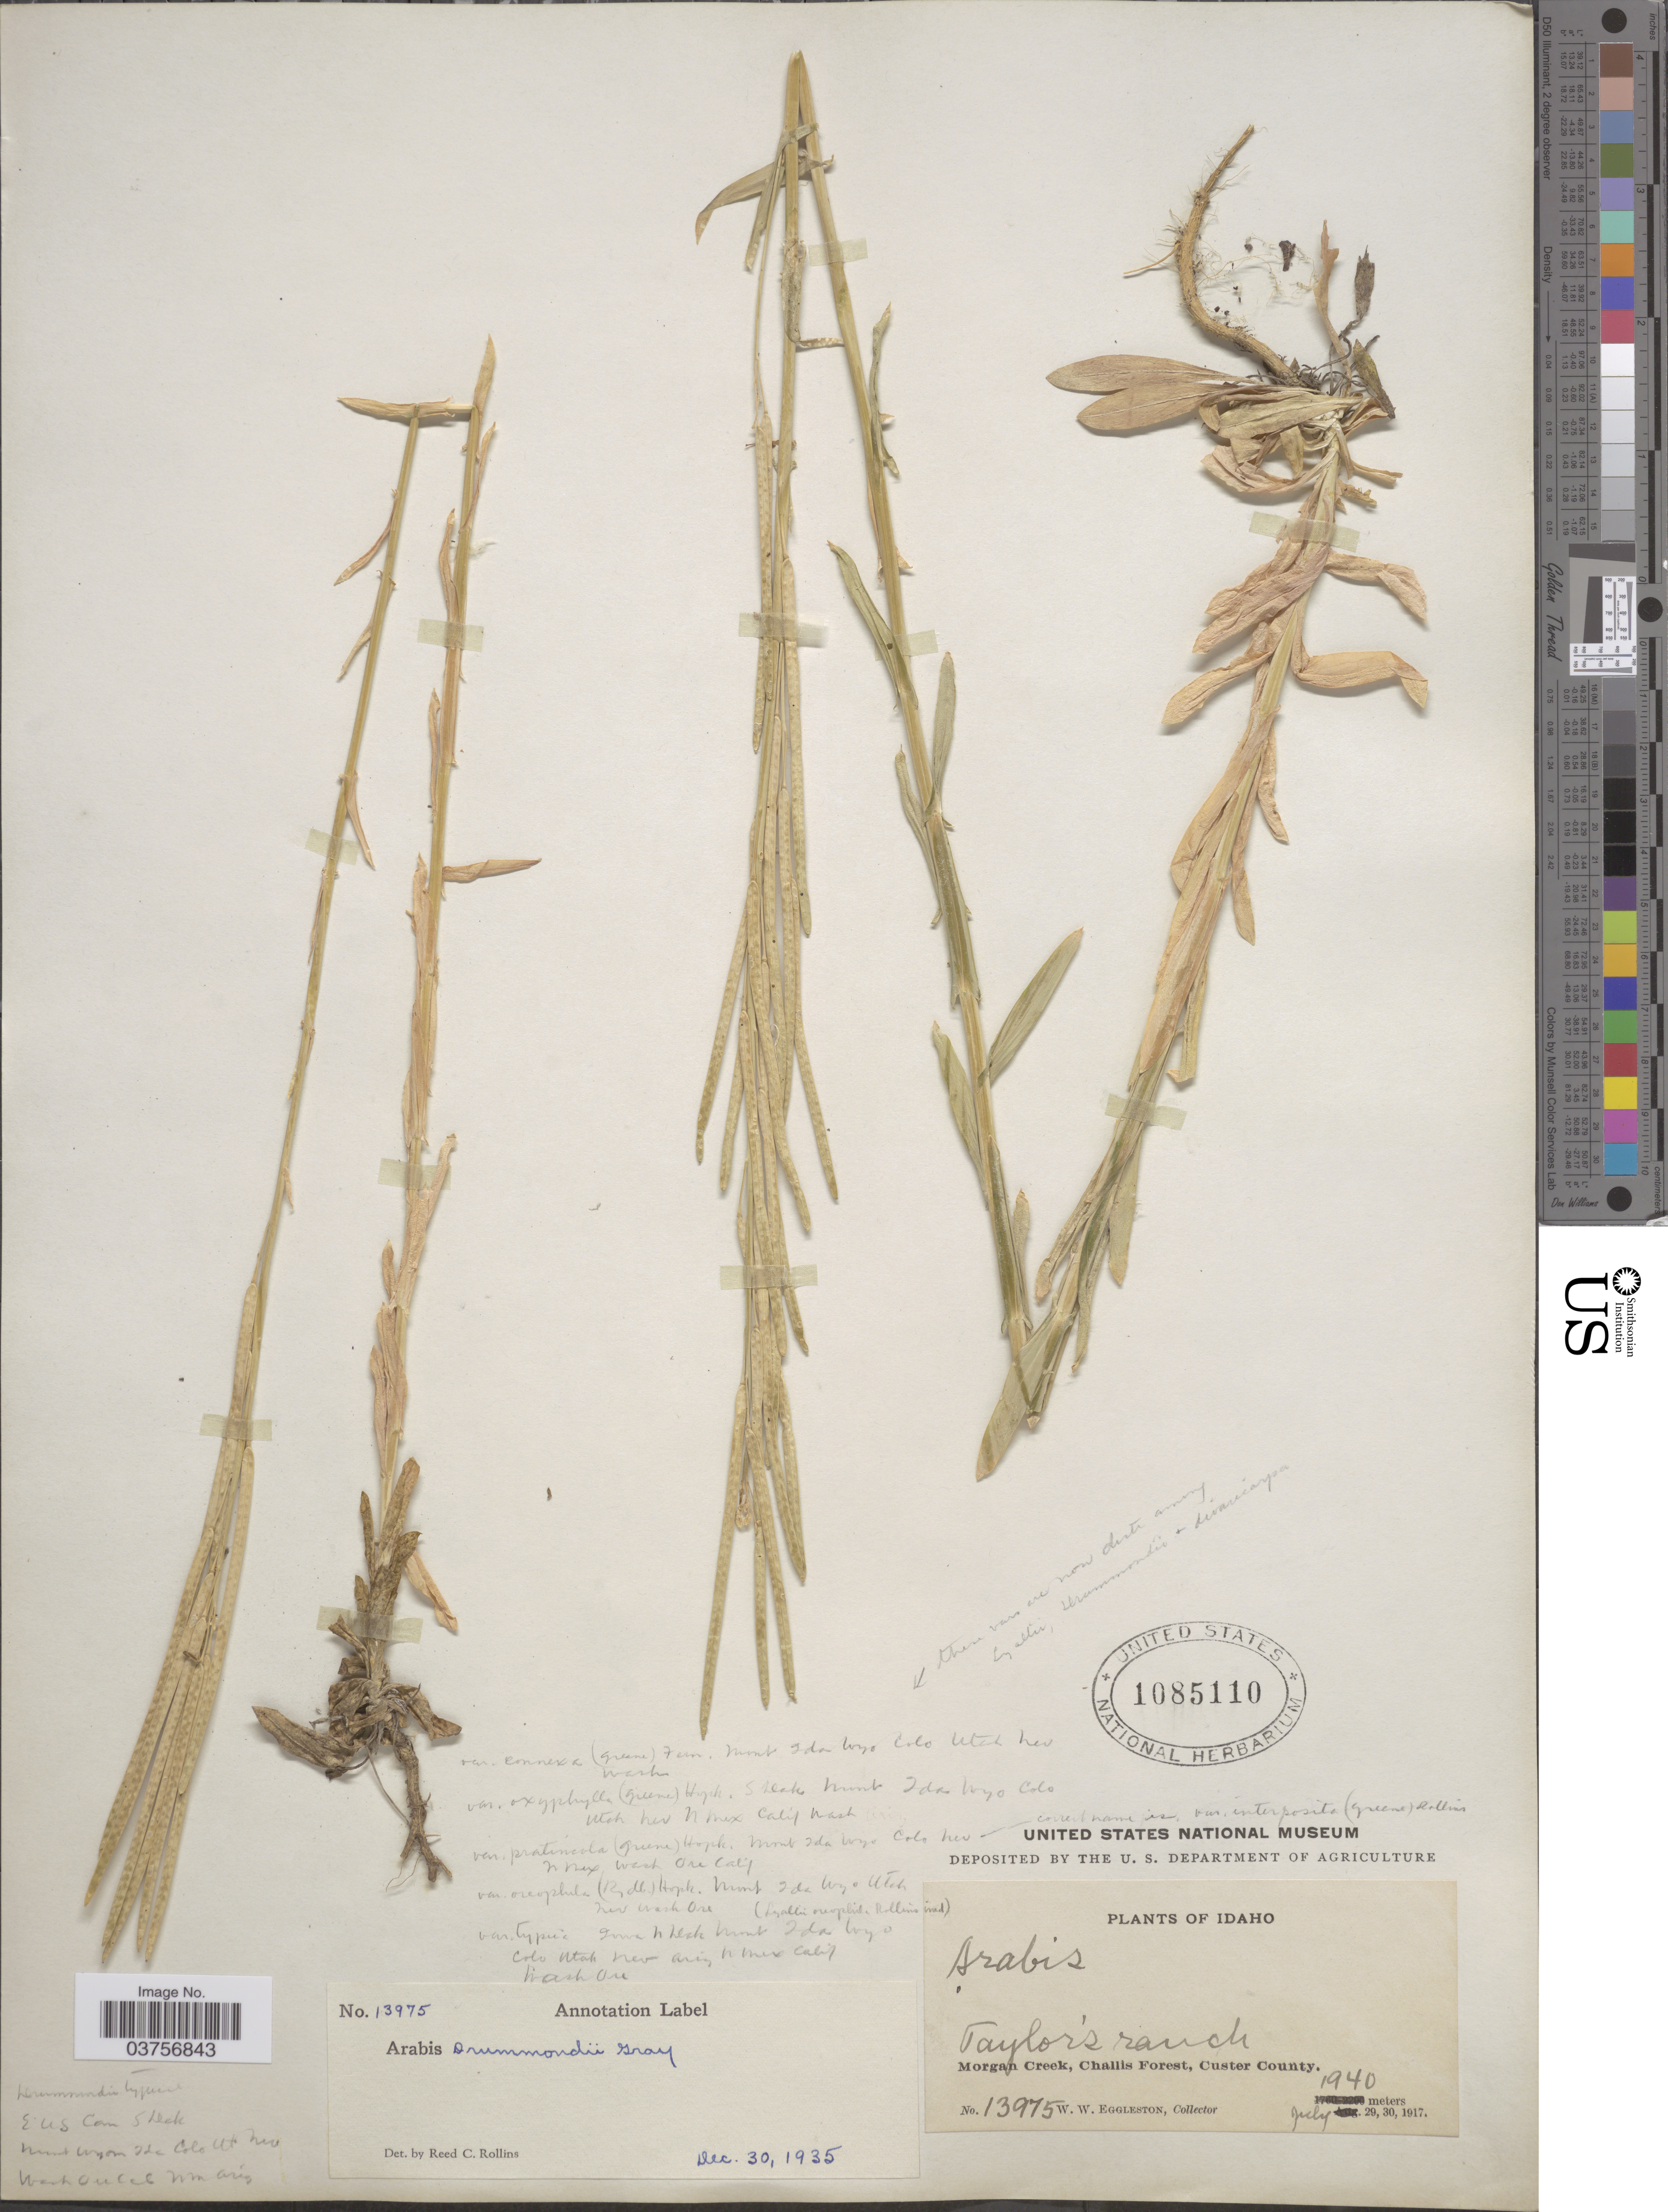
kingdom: Plantae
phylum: Tracheophyta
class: Magnoliopsida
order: Brassicales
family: Brassicaceae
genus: Arabis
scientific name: Arabis drummondii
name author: A. Gray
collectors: W. W. Eggleston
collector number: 13975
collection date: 1917-07-29/1917-07-30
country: United States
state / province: Idaho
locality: Taylor's ranch. Morgan Creek, Challis Forest, Custer County.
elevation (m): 1940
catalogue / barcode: US 1085110